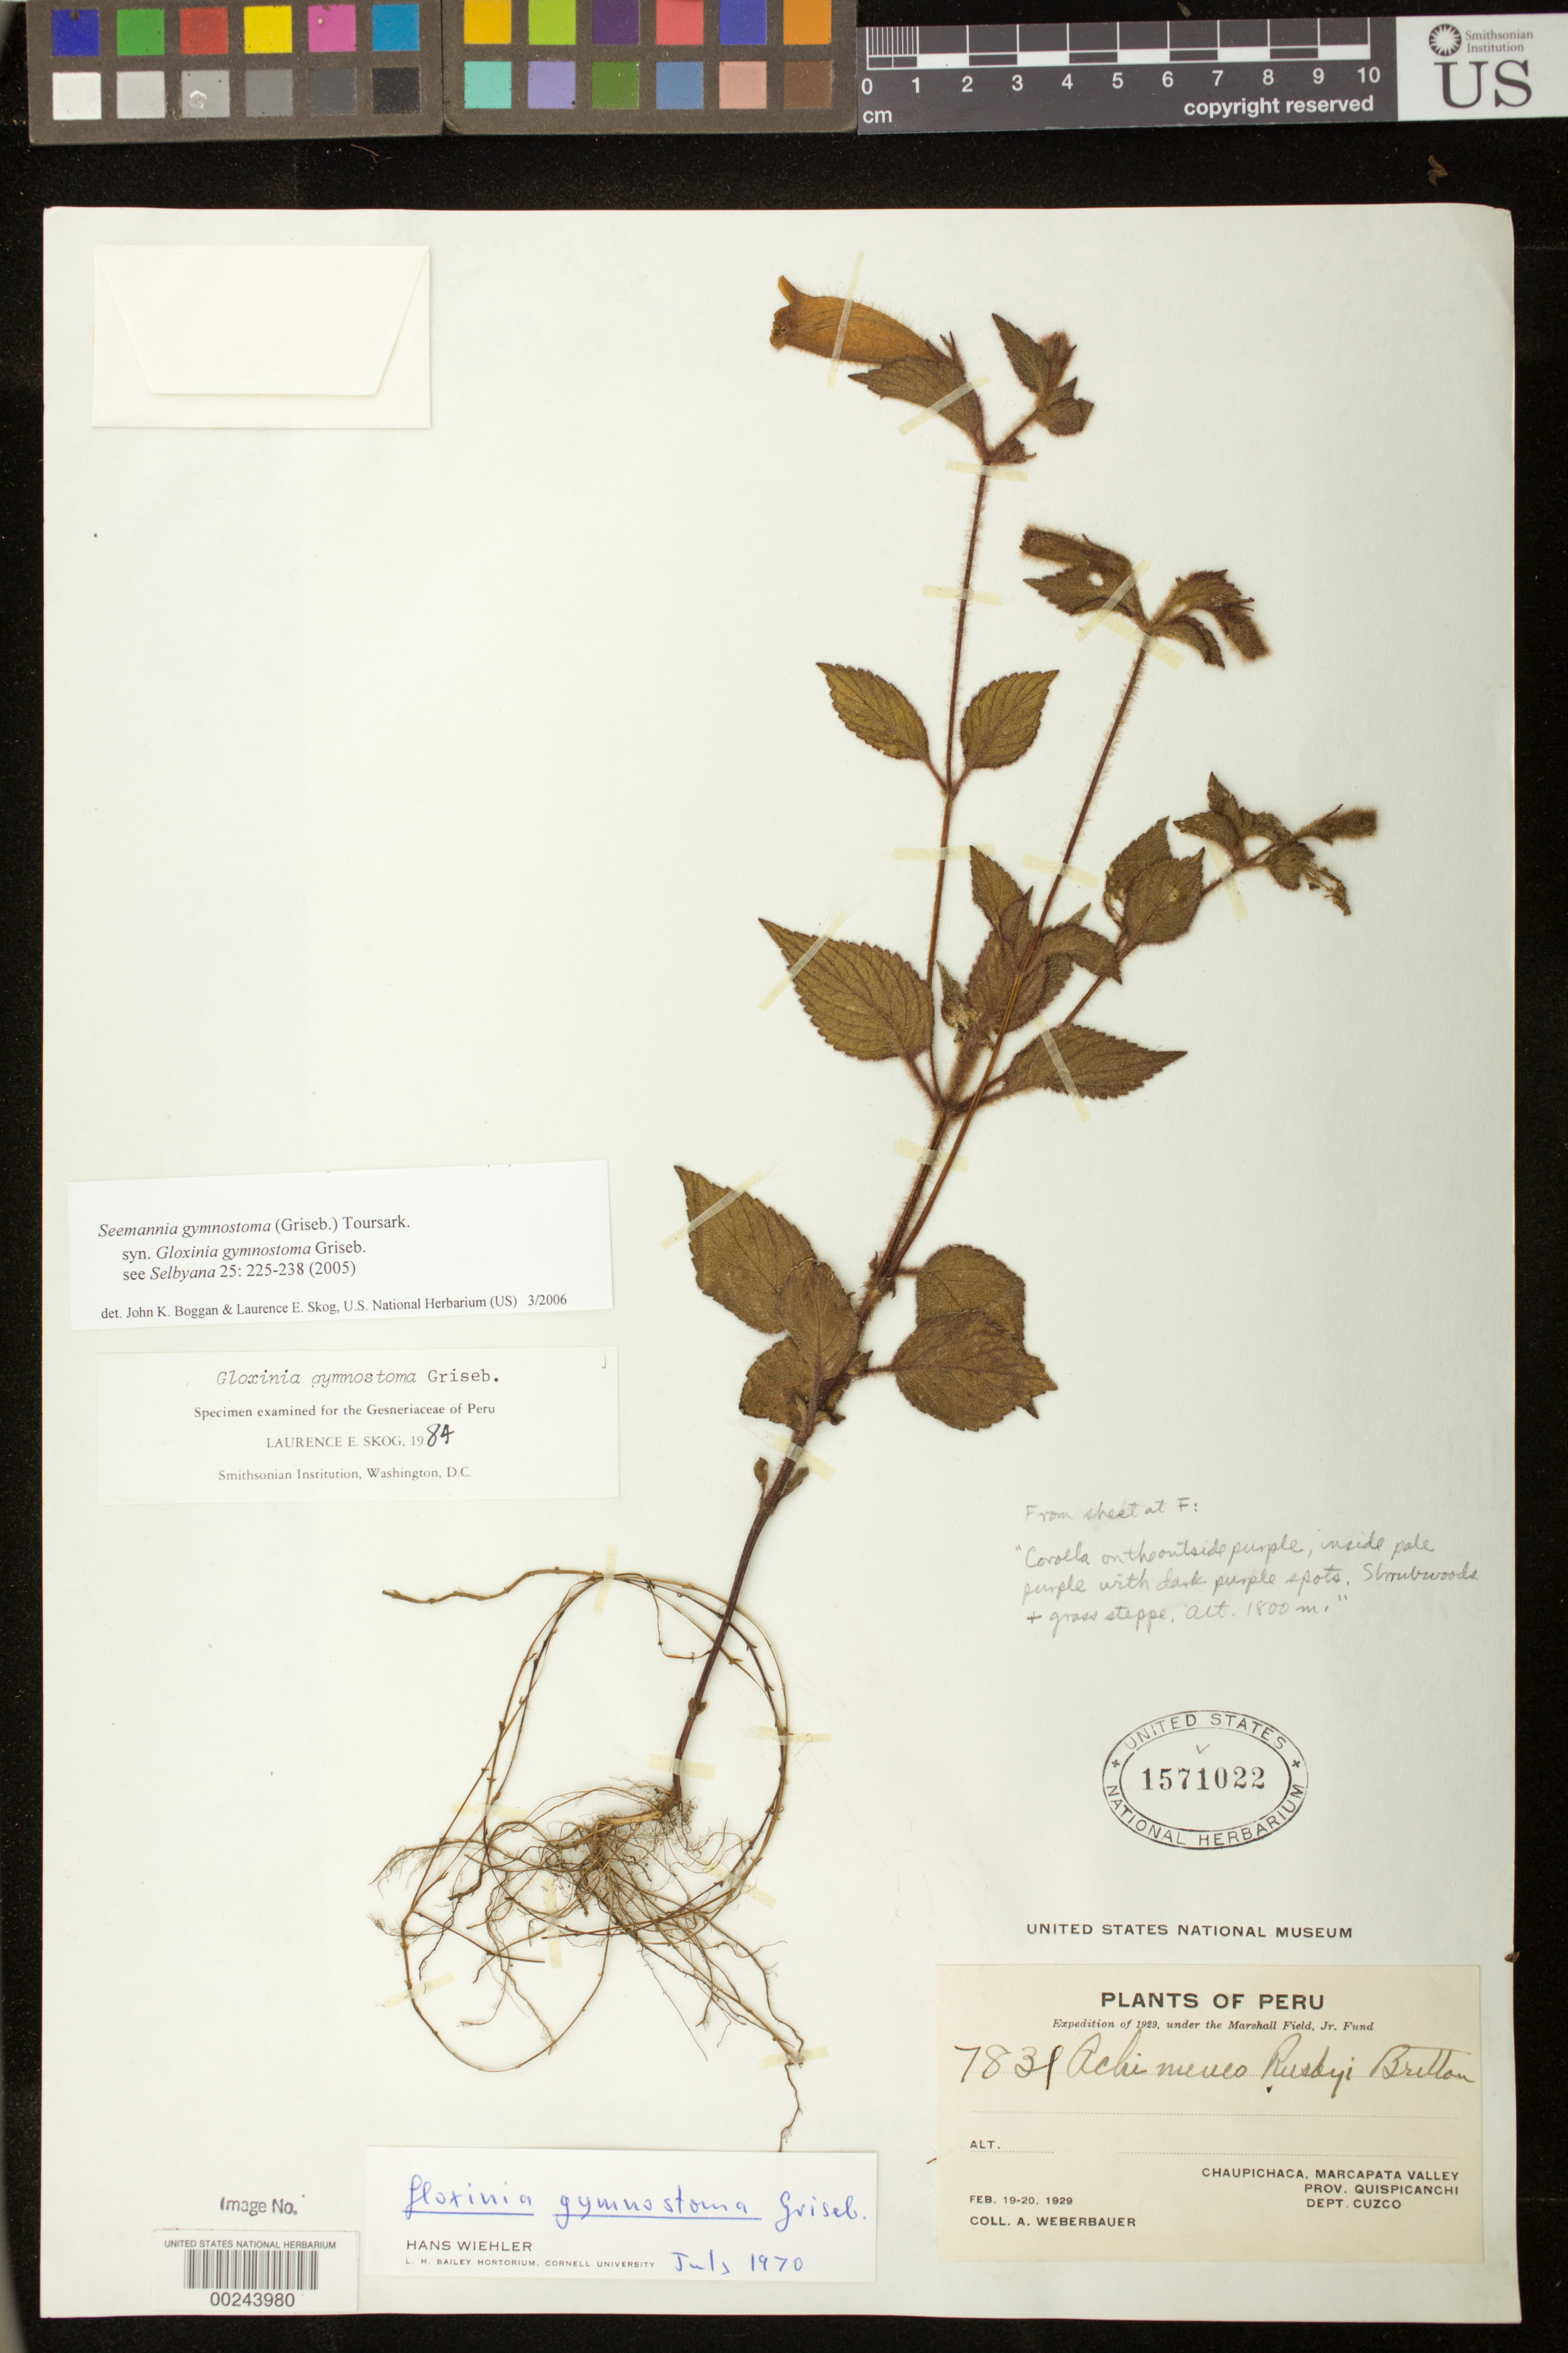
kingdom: Plantae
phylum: Tracheophyta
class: Magnoliopsida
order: Lamiales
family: Gesneriaceae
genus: Seemannia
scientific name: Seemannia gymnostoma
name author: (Griseb.) Toursark.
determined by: Boggan, J. K.; Skog, L. E.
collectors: A. Weberbauer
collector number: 7831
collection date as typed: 19-20 Feb 1929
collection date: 1929-02-19/1929-02-20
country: Peru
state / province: Cusco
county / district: Quispicanchis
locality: Prov. Quispicanchis, Chaupichaca, Marcapata valley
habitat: Shrubwoods & grass steppe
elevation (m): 1800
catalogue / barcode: US 1571022